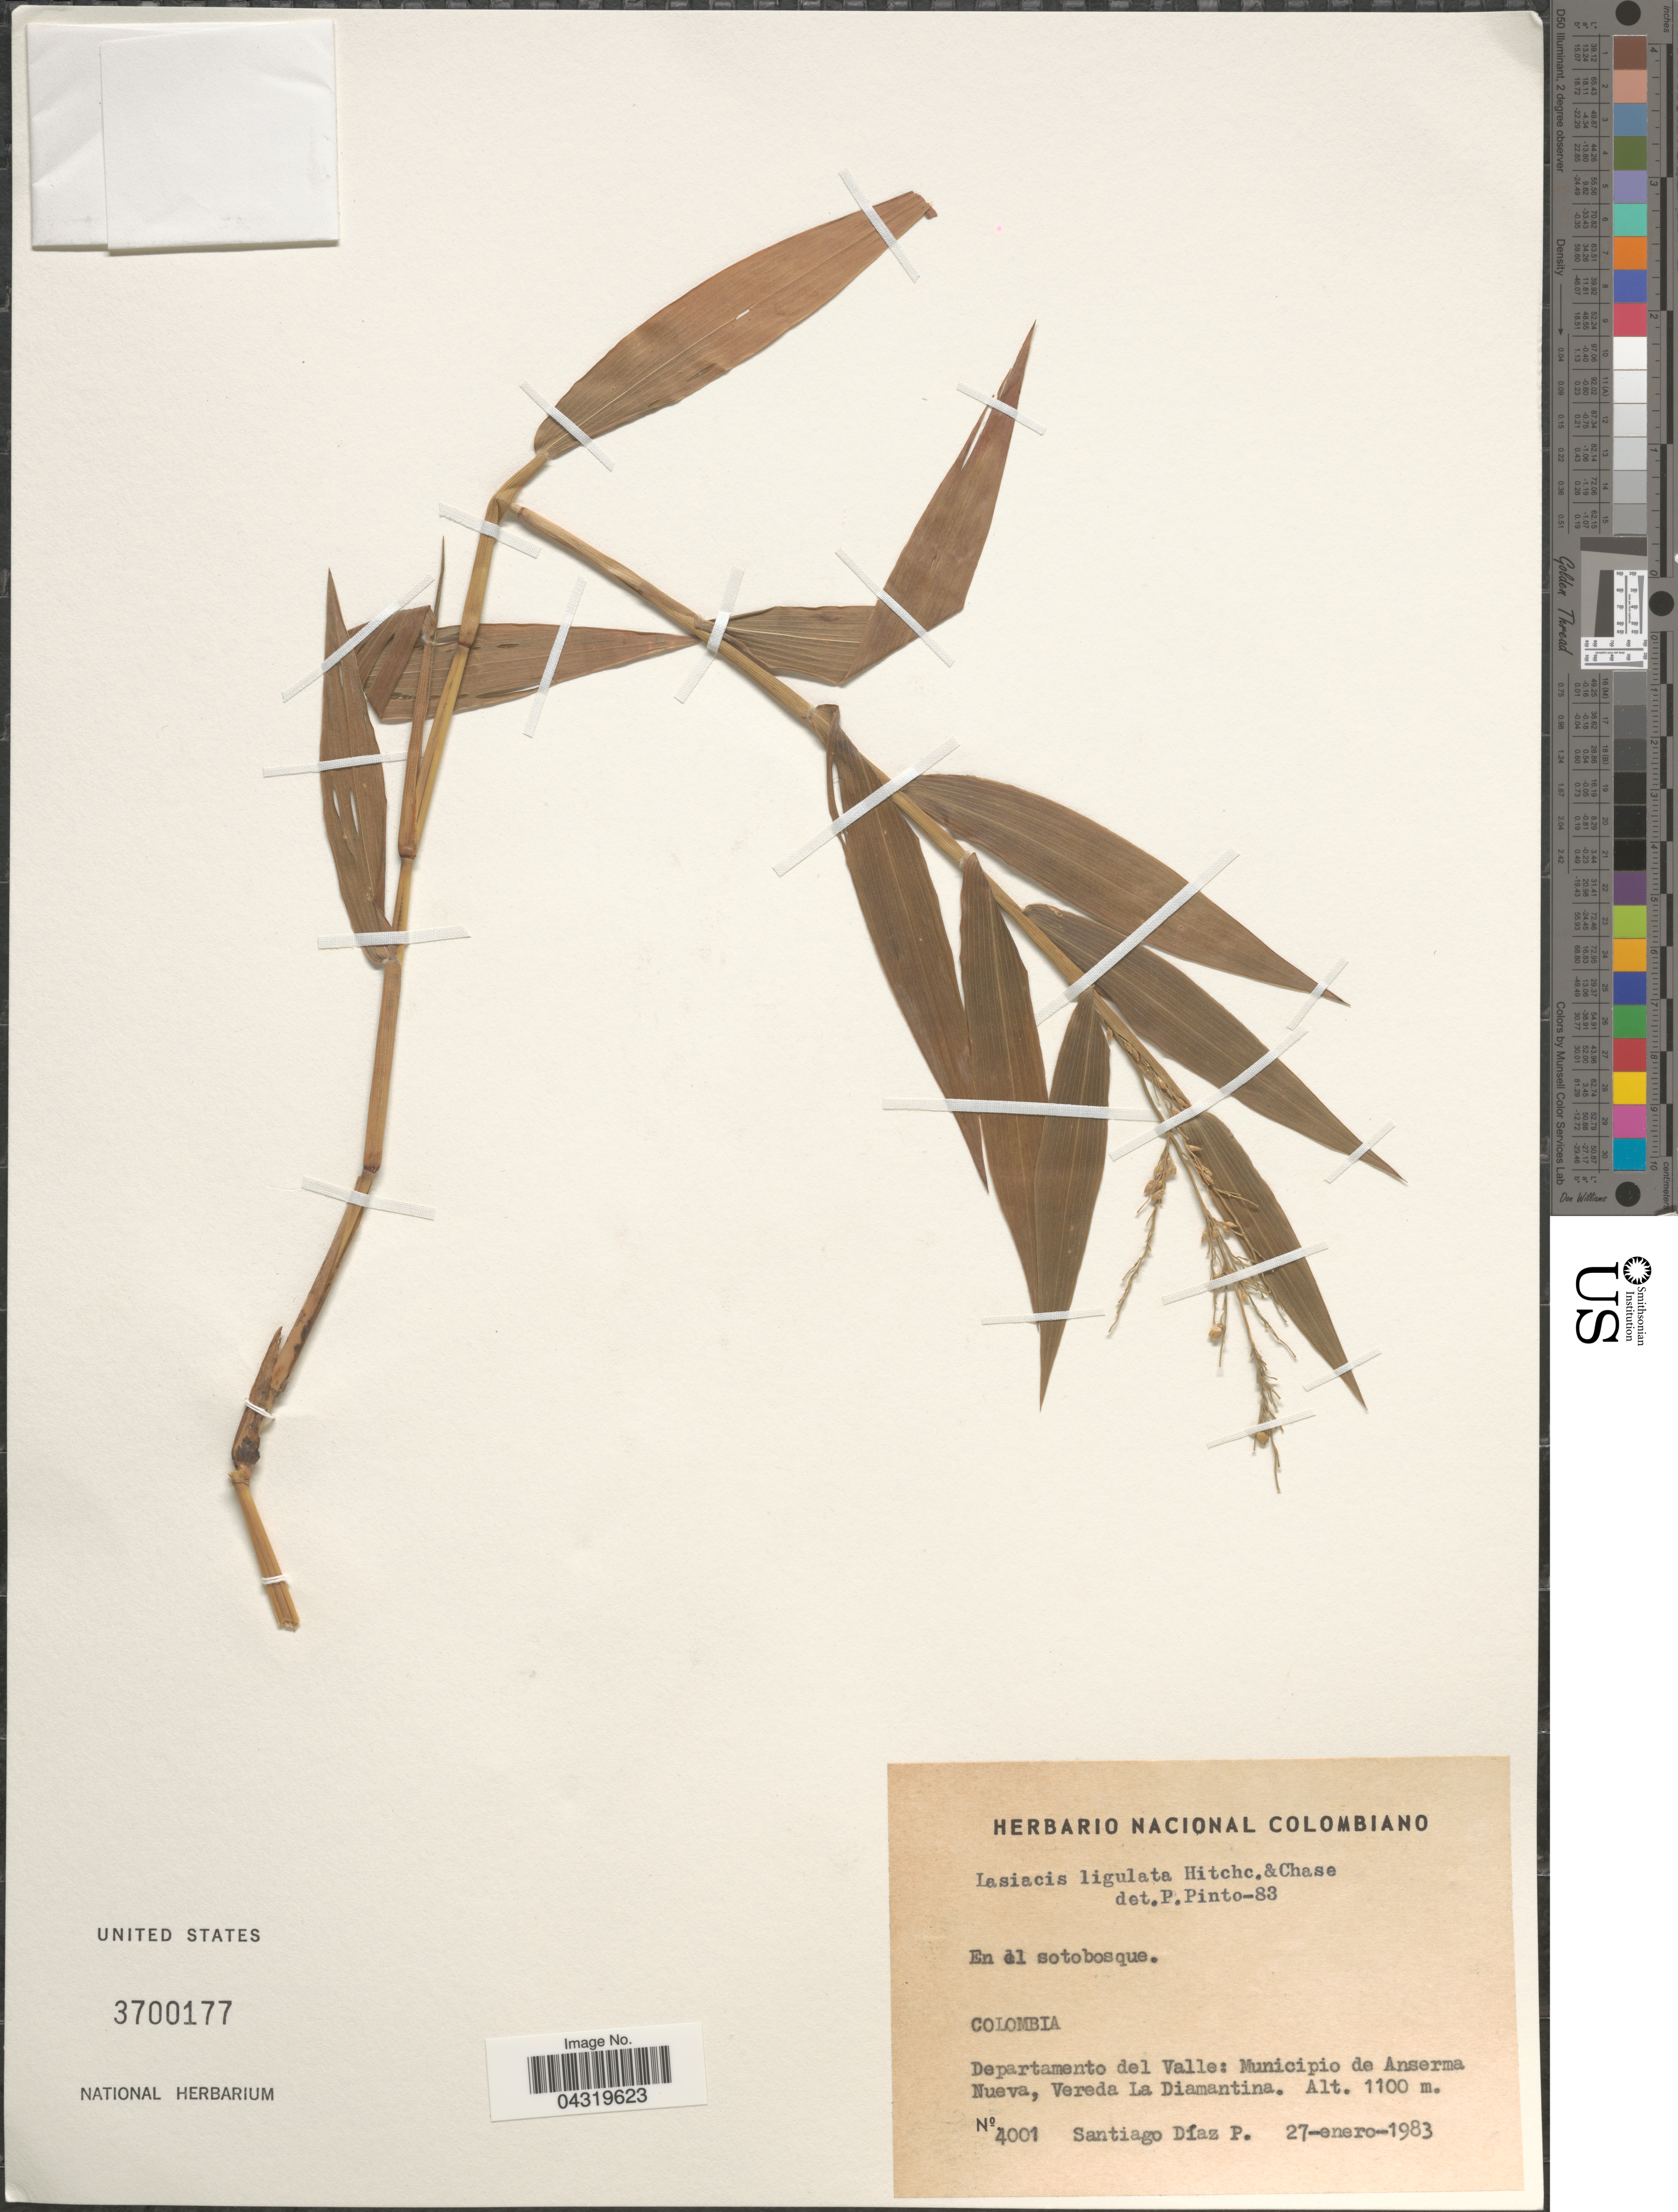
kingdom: Plantae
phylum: Tracheophyta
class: Liliopsida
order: Poales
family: Poaceae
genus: Lasiacis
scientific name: Lasiacis ligulata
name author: Hitchc. & Chase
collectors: S. Diaz P.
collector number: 4001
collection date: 1983-01-27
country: Colombia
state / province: Valle del Cauca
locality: Departamento del Valle: Municipio de Anserma Nueva, Vereda La Diamantina.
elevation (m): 1100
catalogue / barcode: US 3700177